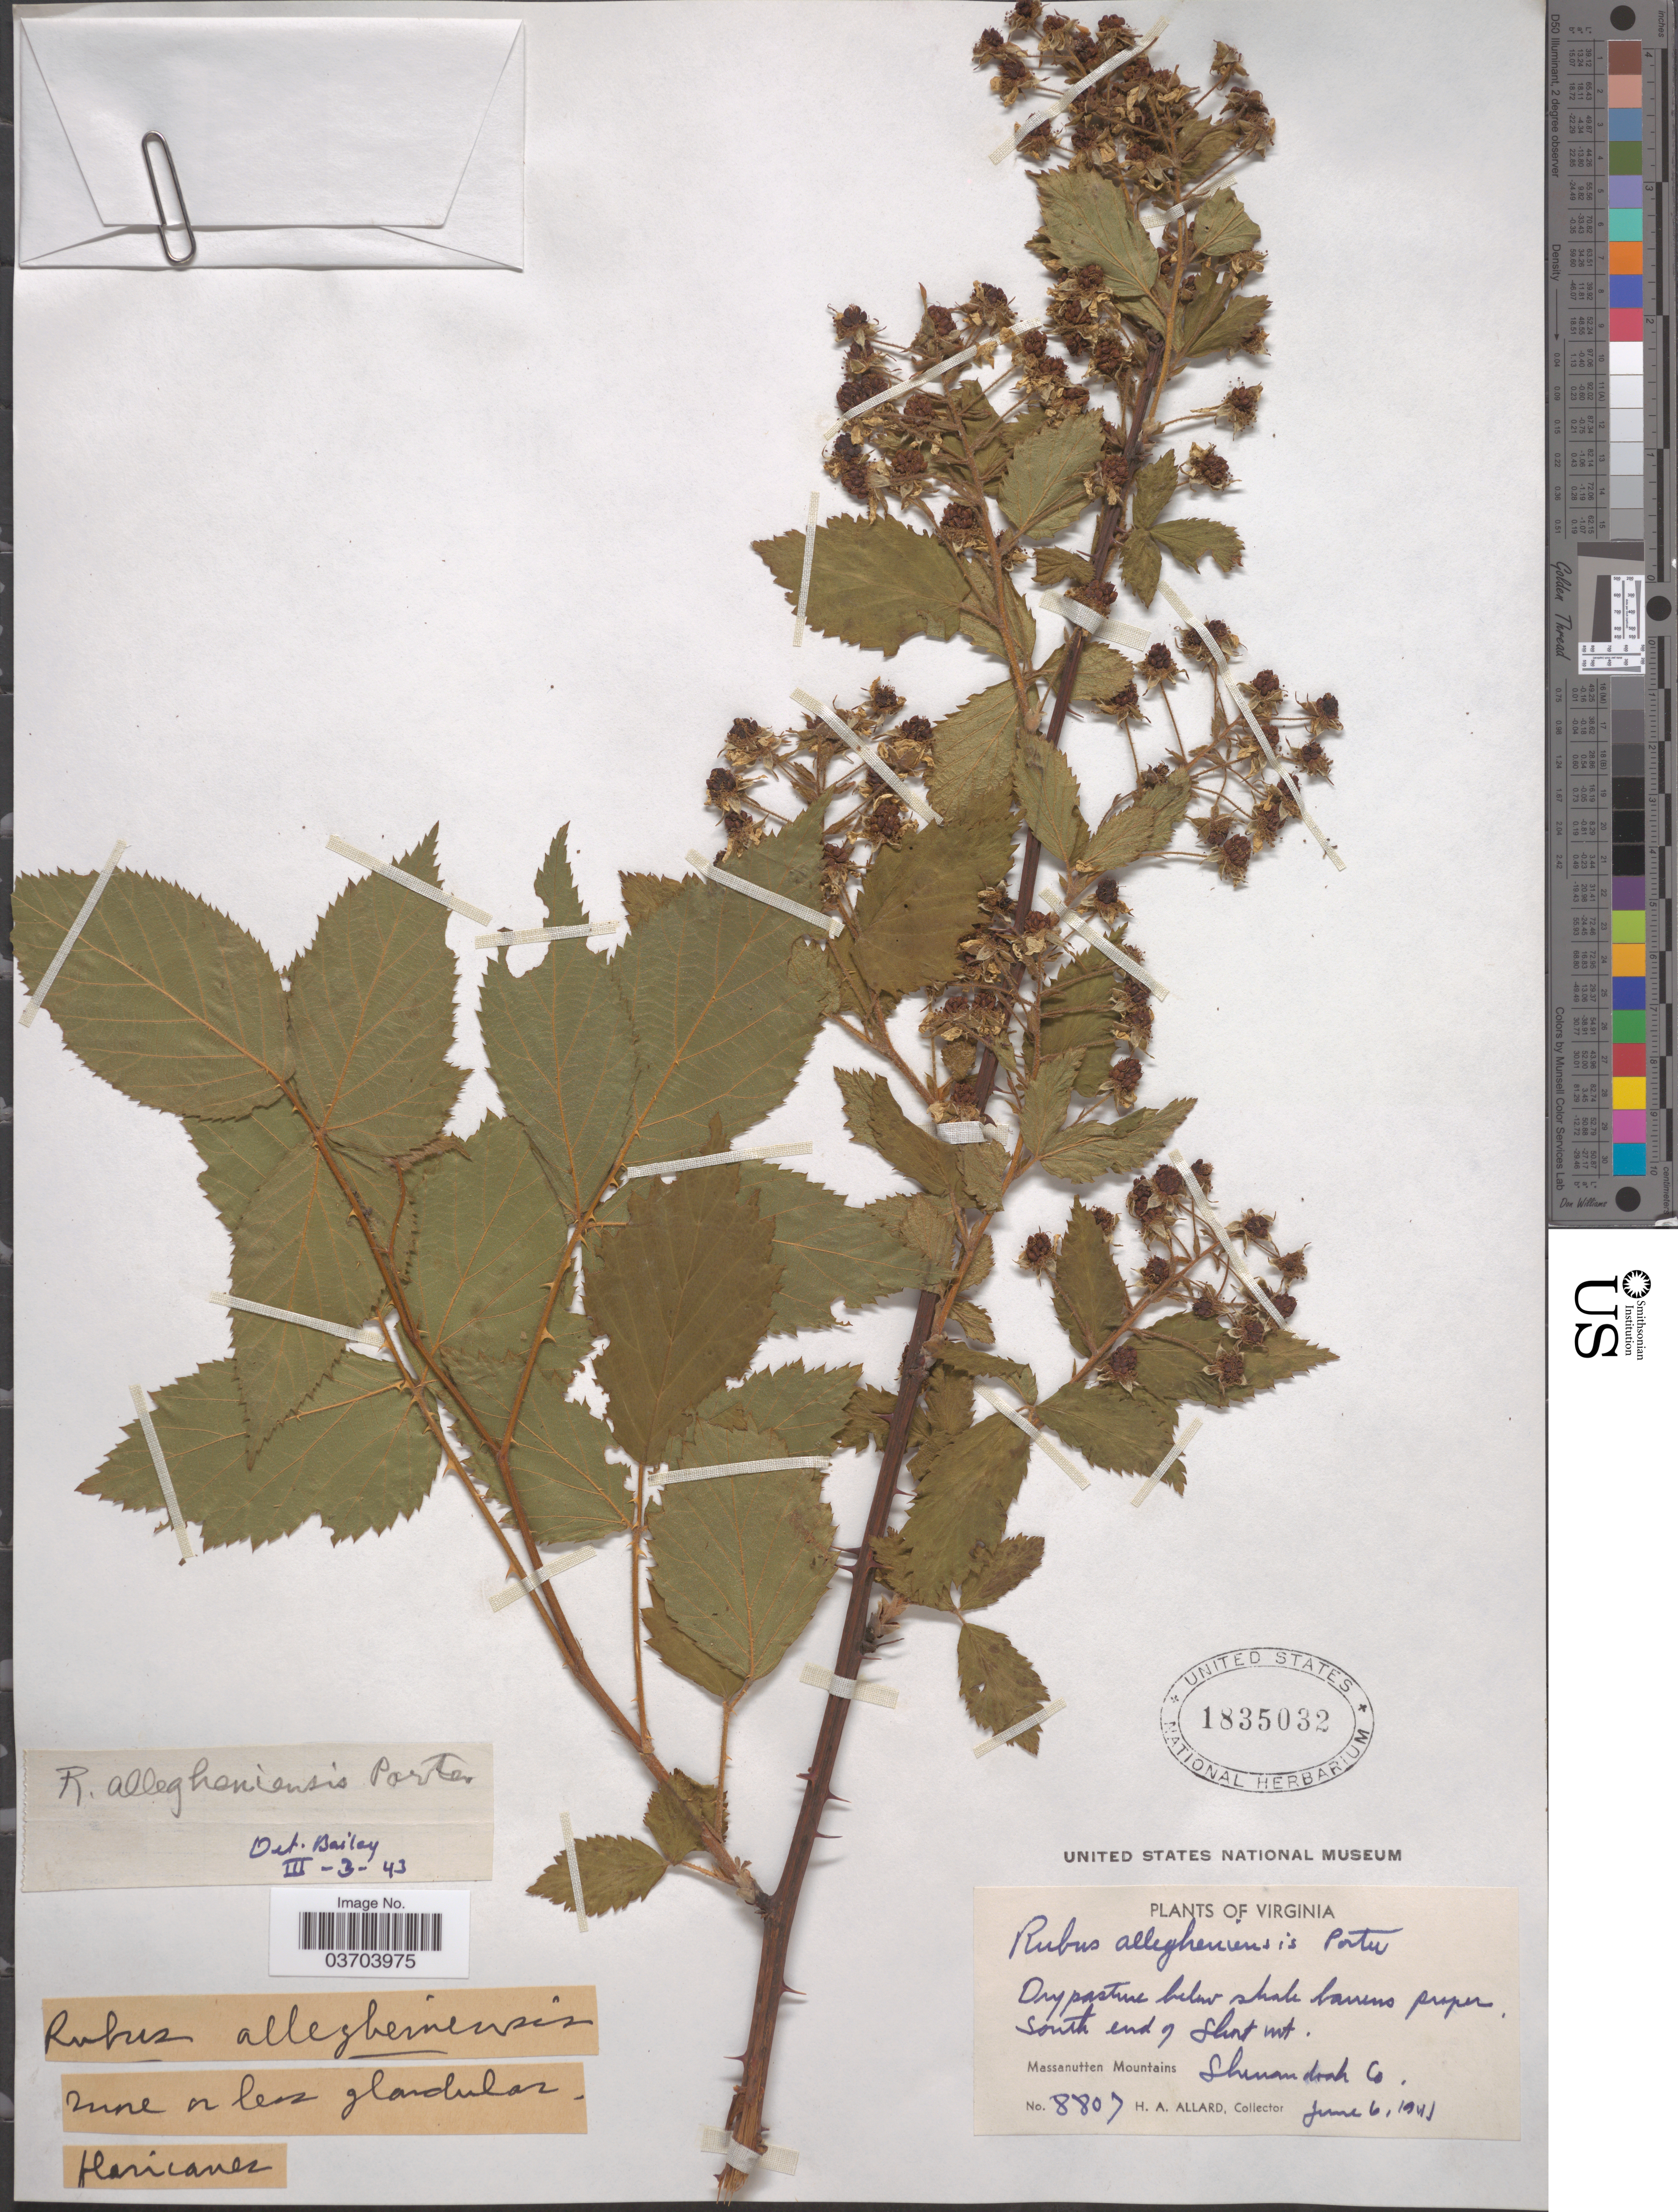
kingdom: Plantae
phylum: Tracheophyta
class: Magnoliopsida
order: Rosales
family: Rosaceae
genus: Rubus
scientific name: Rubus allegheniensis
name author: Porter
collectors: H. A. Allard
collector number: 8807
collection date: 1941-06-06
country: United States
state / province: Virginia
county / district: Shenandoah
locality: South end of Short Mt. Massanutten Mountains, Shenandoah Co.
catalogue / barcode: US 1835032